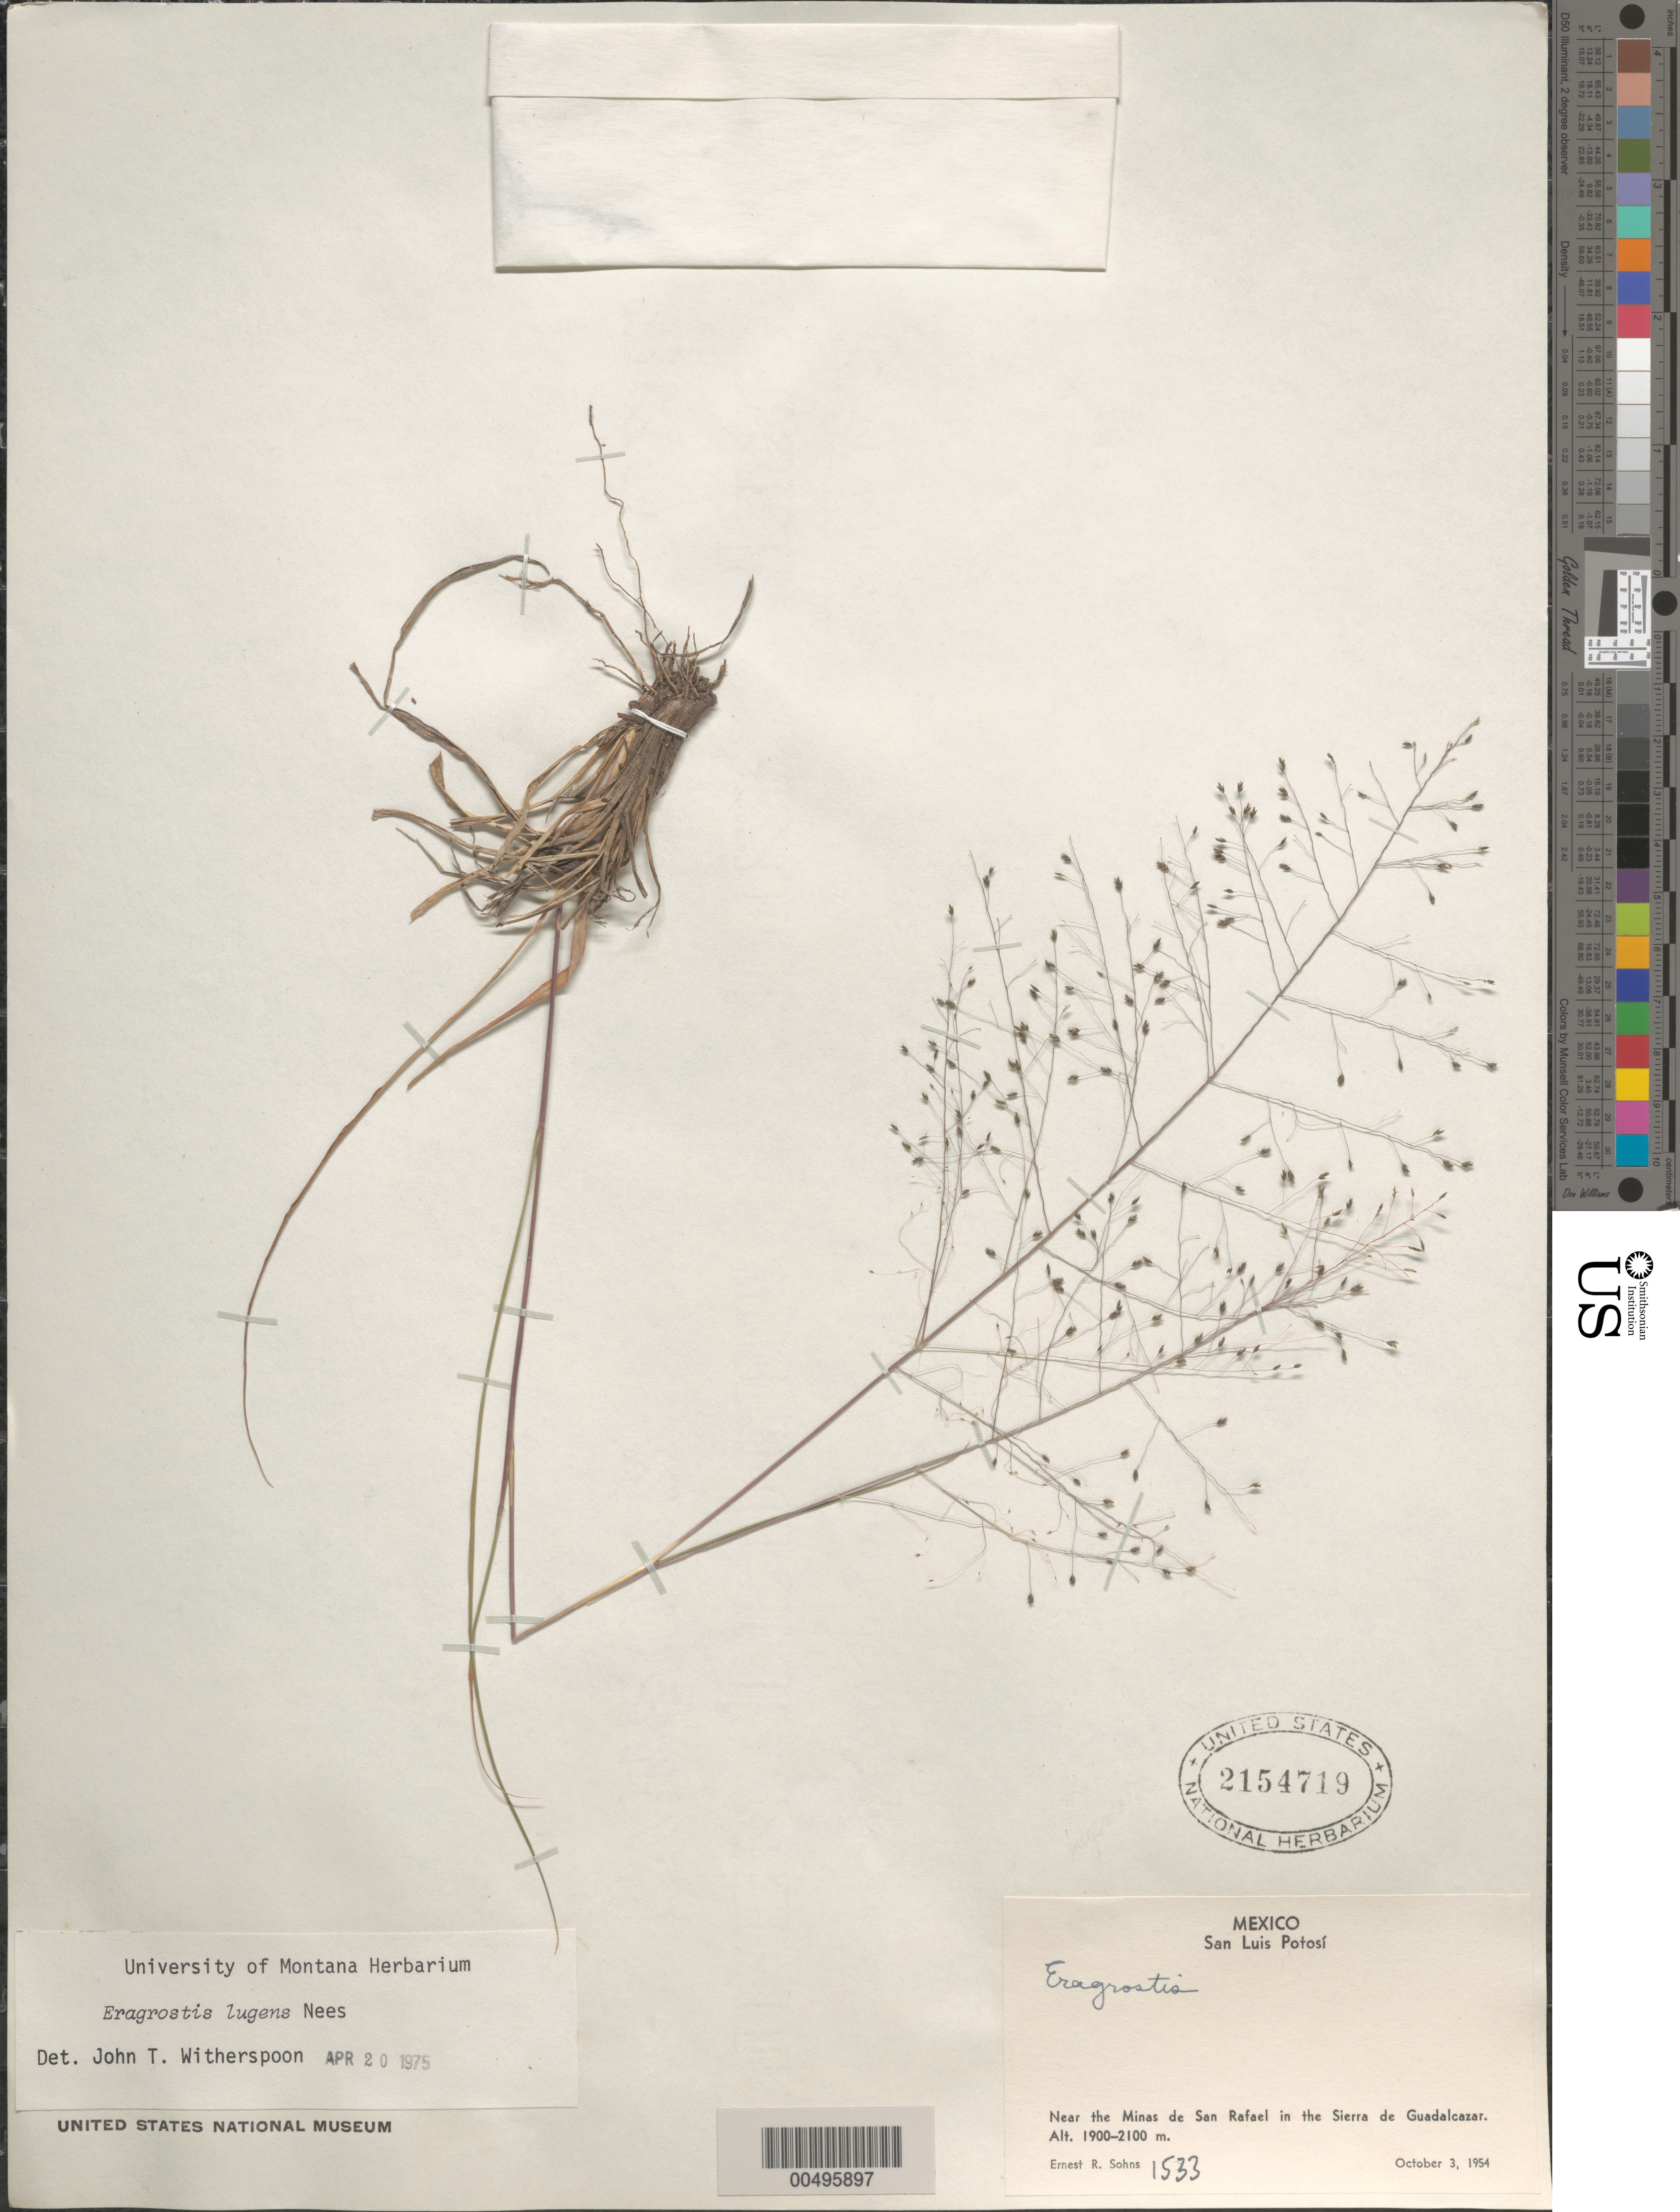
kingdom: Plantae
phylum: Tracheophyta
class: Liliopsida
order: Poales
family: Poaceae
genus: Eragrostis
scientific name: Eragrostis lugens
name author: Nees in Mart.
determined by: Witherspoon, John T.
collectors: E. R. Sohns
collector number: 1533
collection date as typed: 3 Oct 1954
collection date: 1954-10-03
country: Mexico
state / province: San Luis Potosi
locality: Near the Minas de San Rafael in the Sierra de Guadalcazar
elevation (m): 579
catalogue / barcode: US 2154719